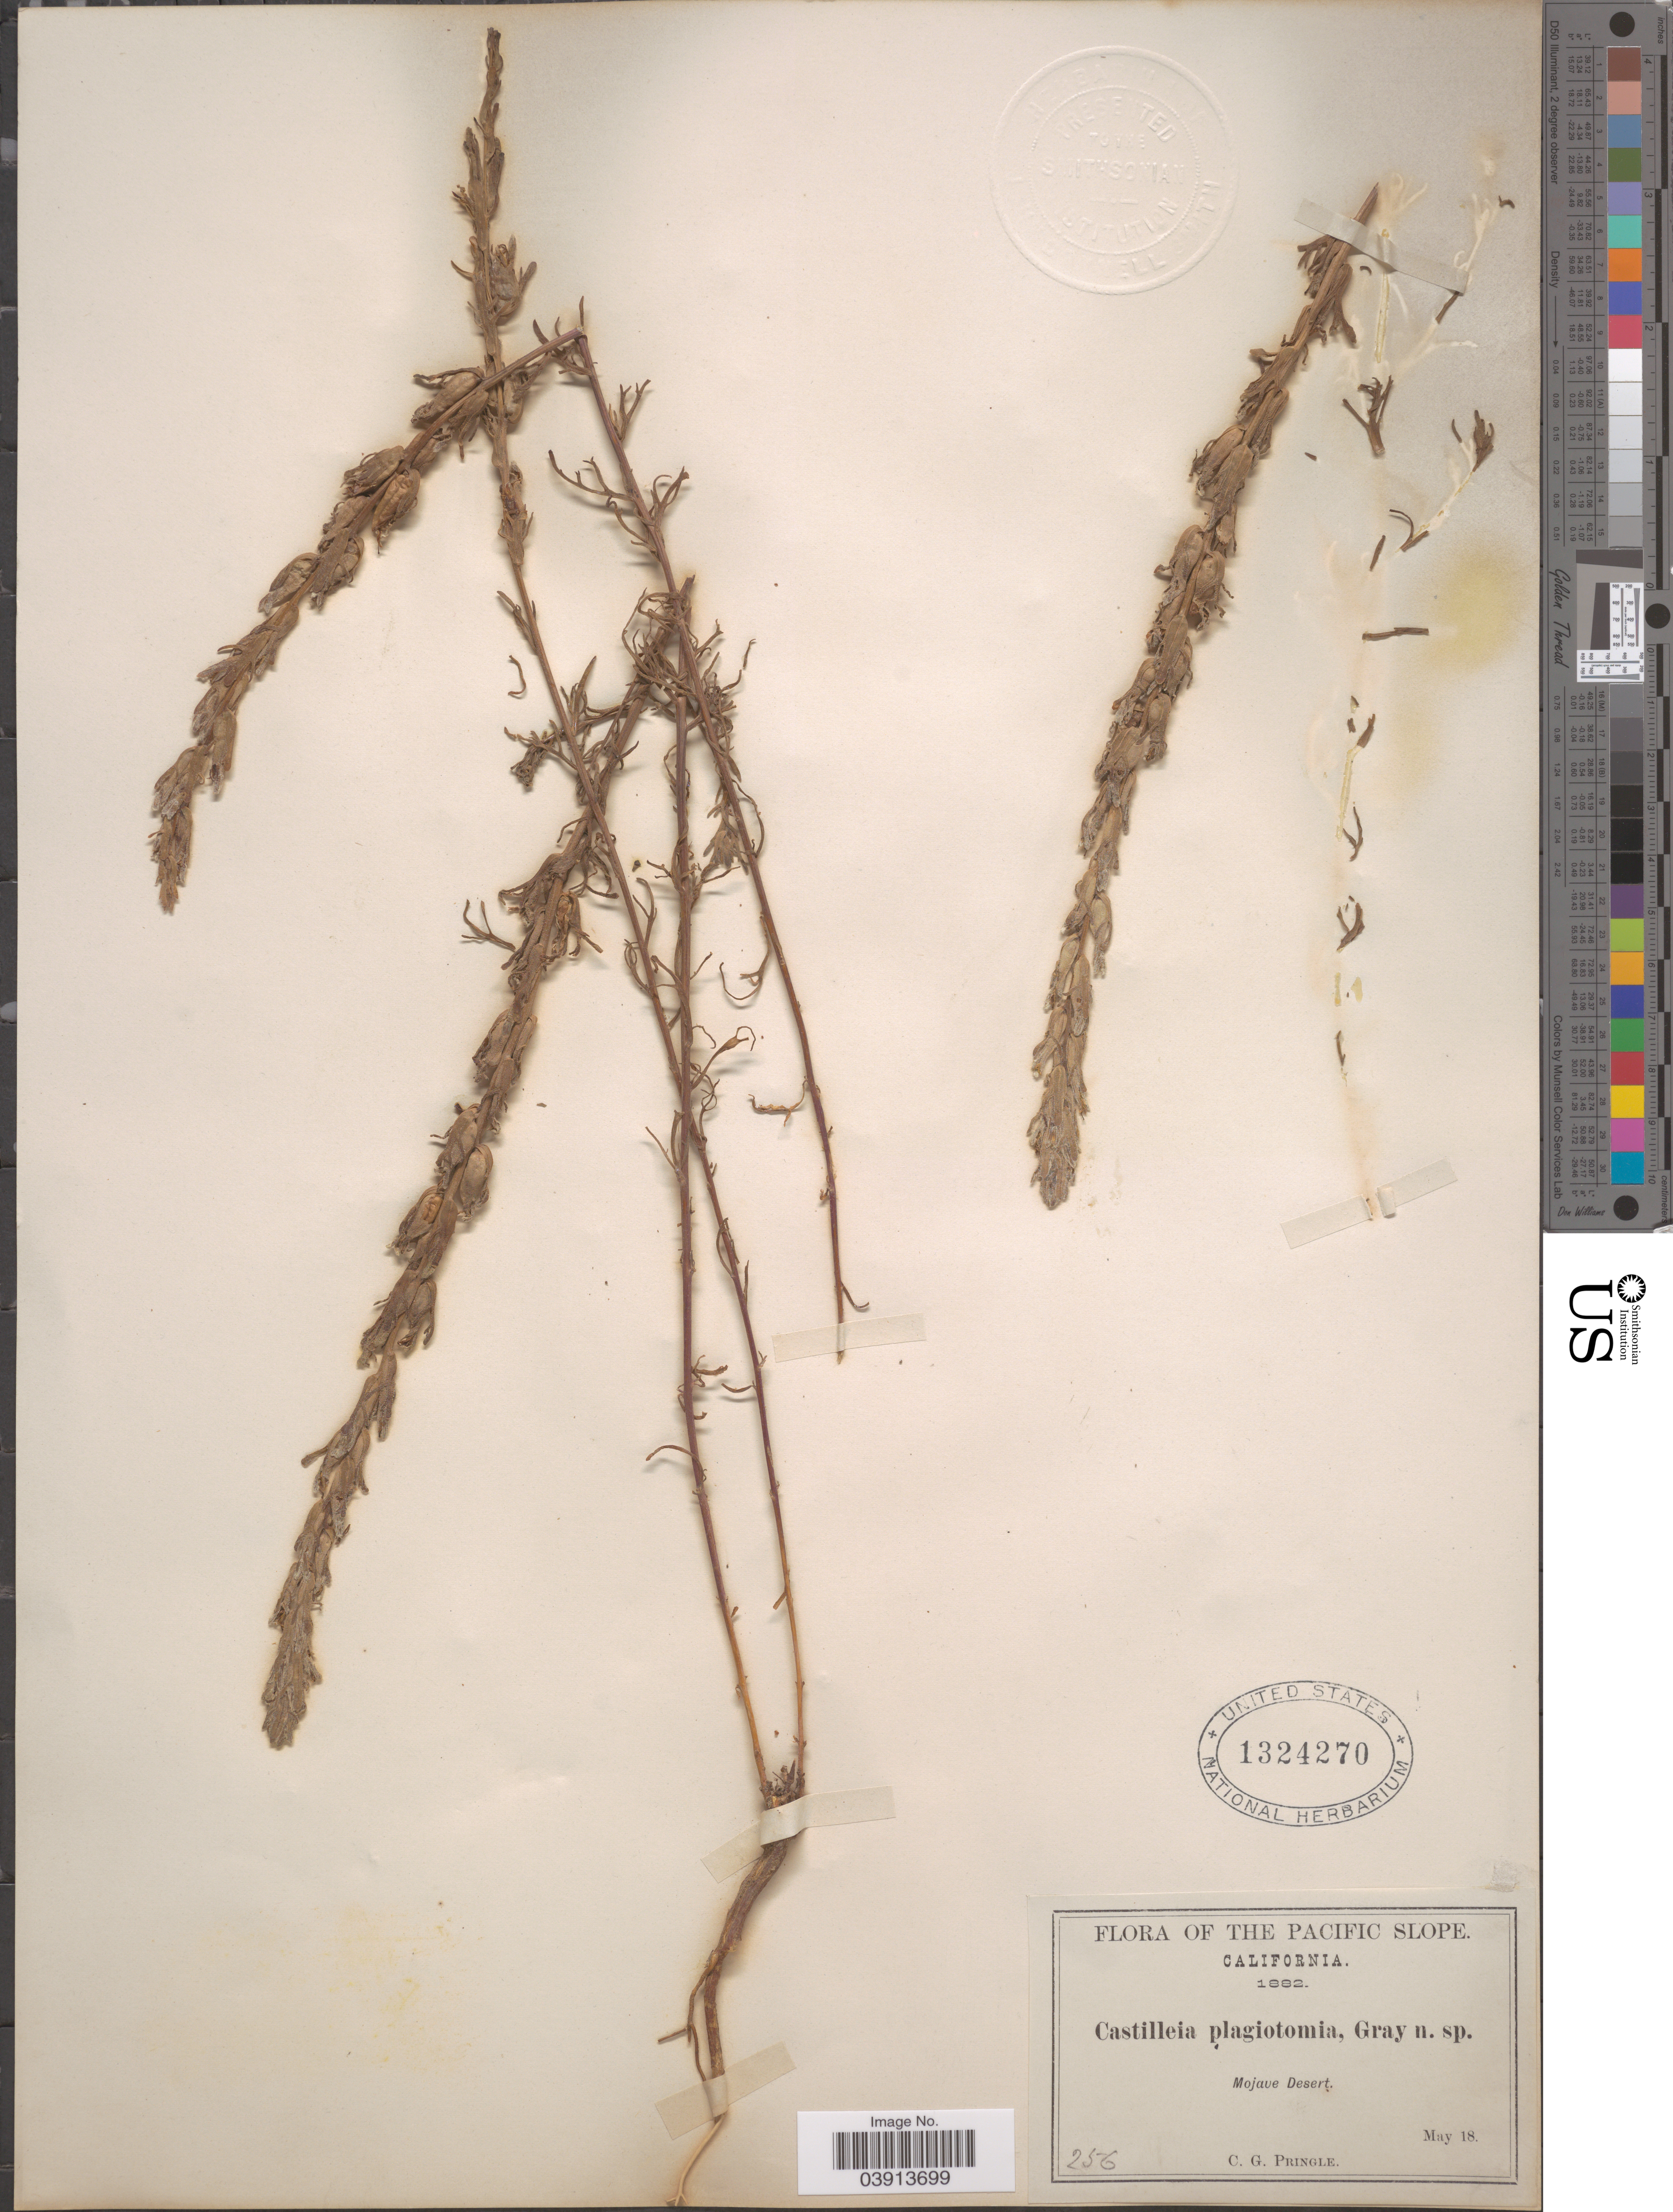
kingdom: Plantae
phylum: Tracheophyta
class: Magnoliopsida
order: Lamiales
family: Orobanchaceae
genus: Castilleja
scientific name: Castilleja plagiotoma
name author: A. Gray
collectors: C. G. Pringle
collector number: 256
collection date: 1882-05-18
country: United States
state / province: California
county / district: San Bernardino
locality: Pacific Slope. Mojave Desert.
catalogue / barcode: US 1324270